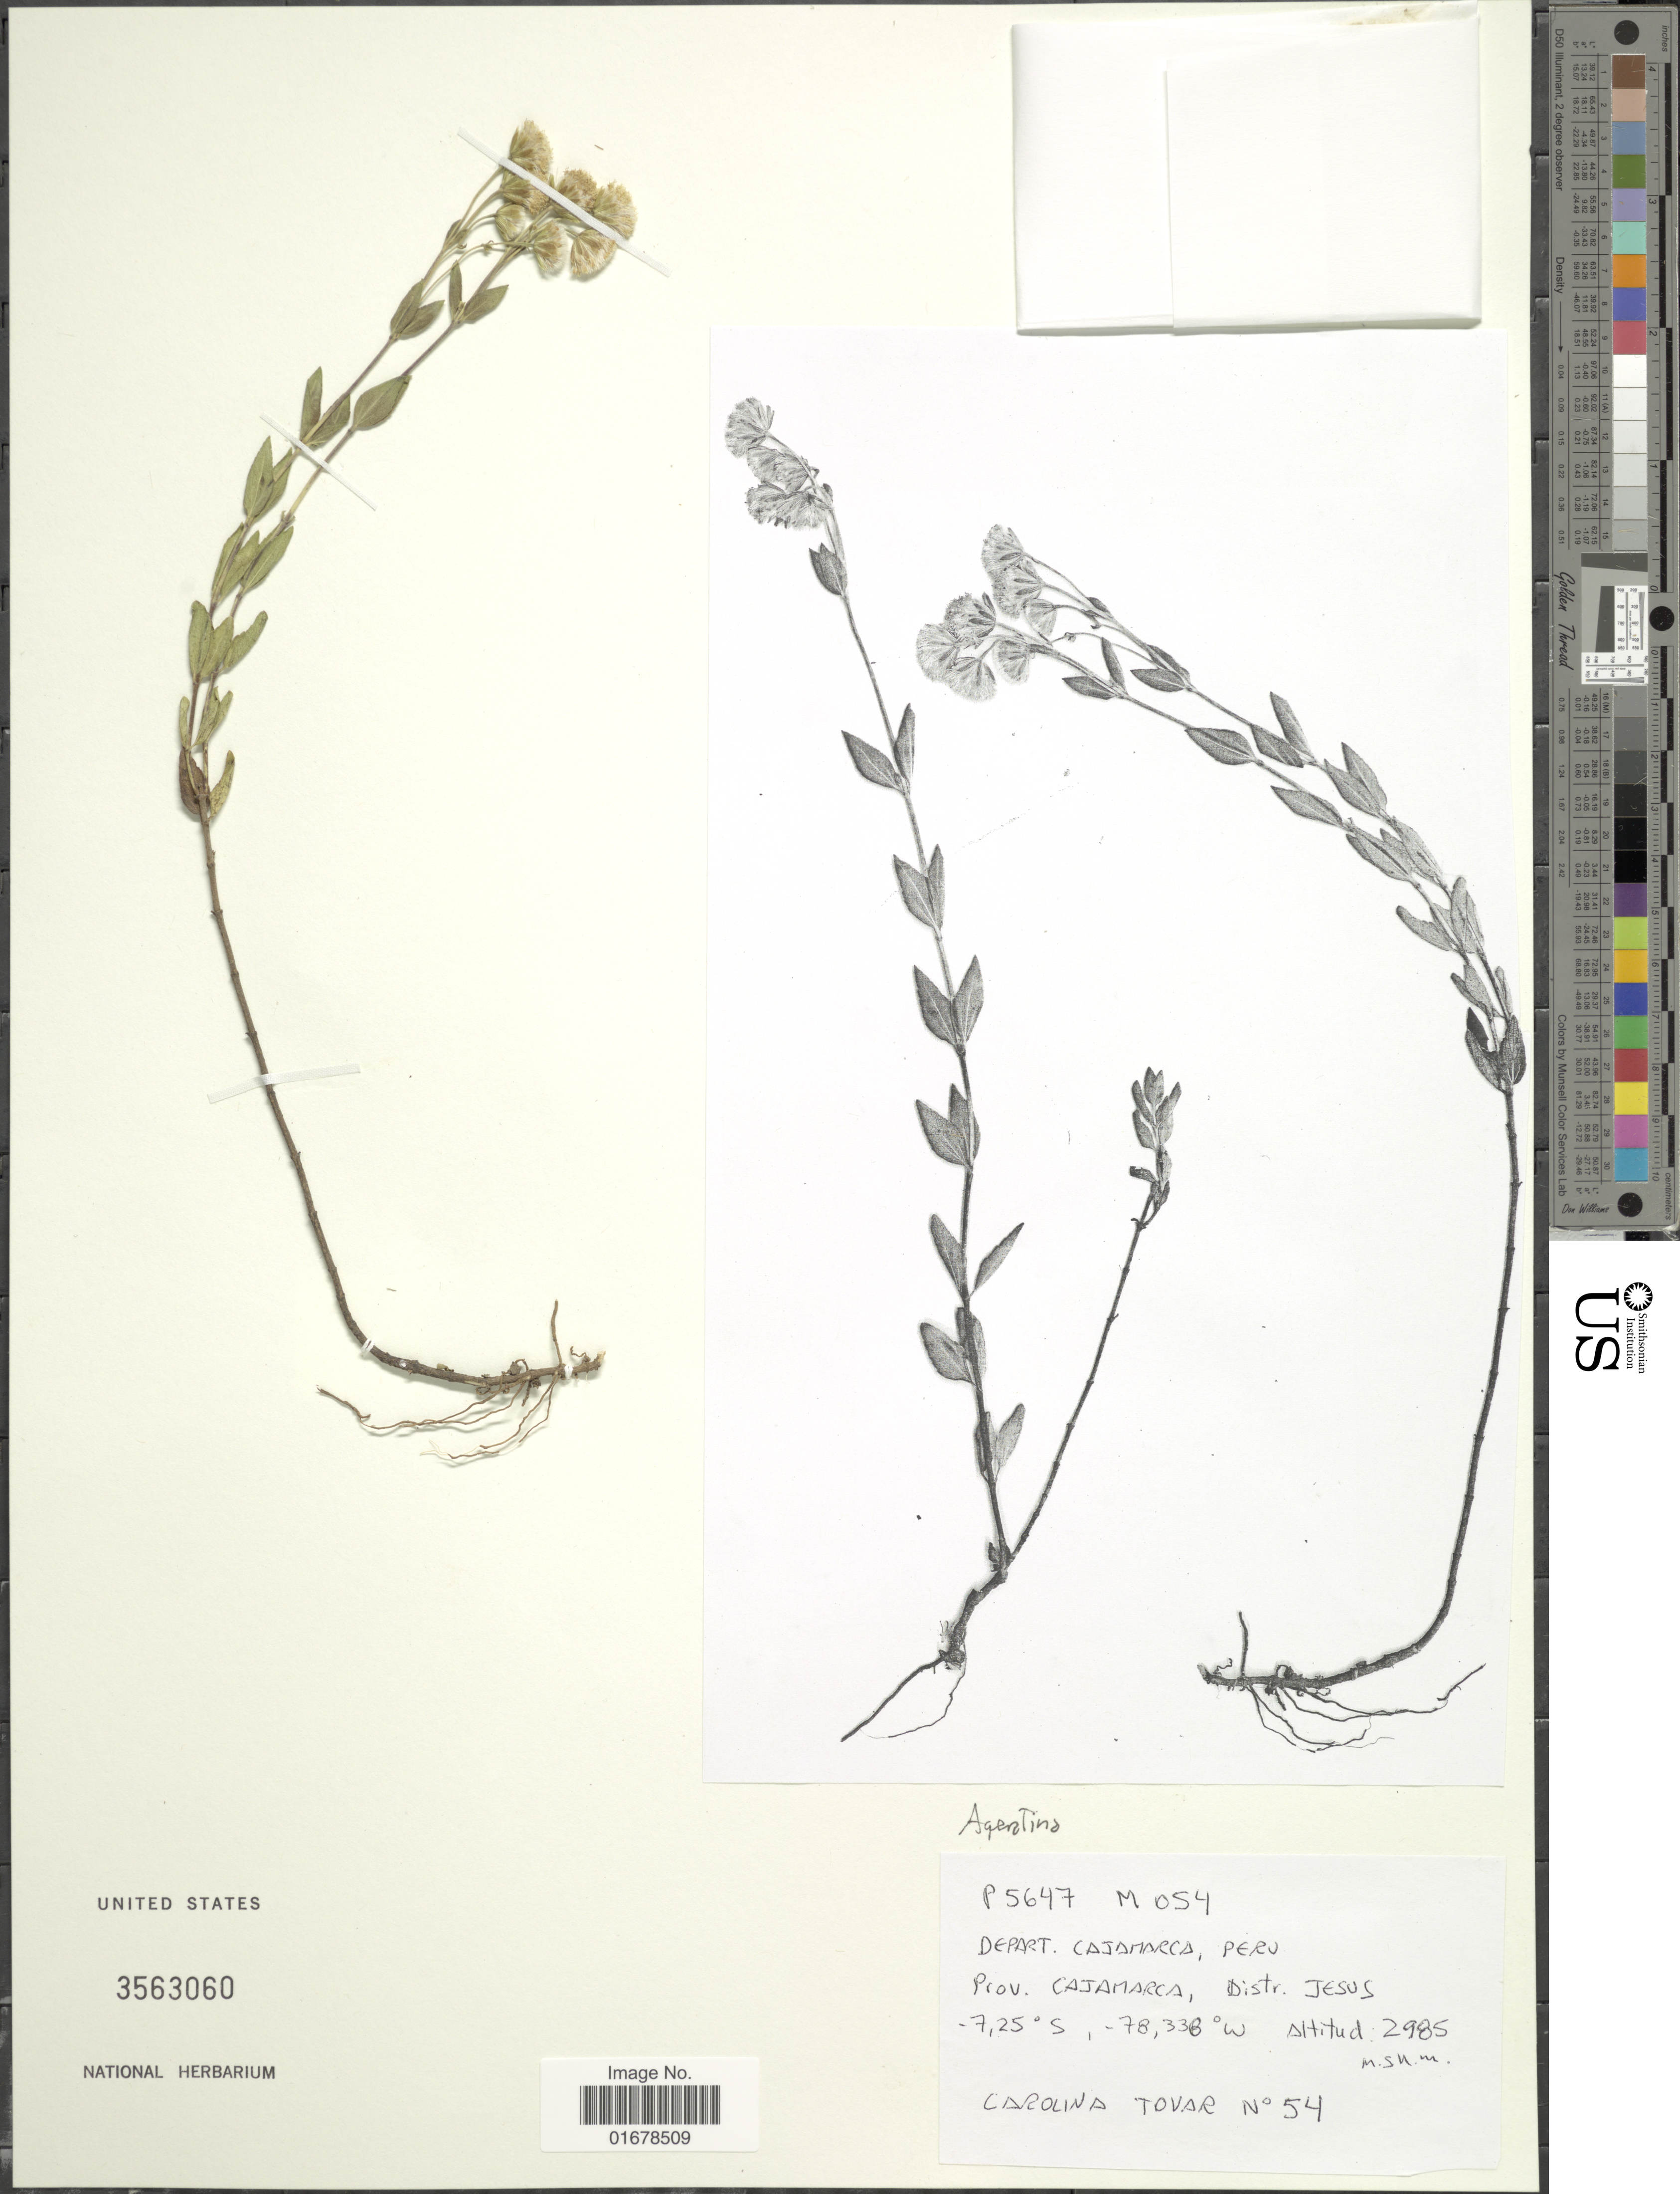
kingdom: Plantae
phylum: Tracheophyta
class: Magnoliopsida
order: Asterales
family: Asteraceae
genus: Ageratina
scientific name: Ageratina tovarae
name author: H. Rob.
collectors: C. Tovar Breña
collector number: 54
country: Peru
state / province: Cajamarca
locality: Depart, Cajamarca, Peru, Prov. Cajamarca, Distr. Jesus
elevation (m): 2985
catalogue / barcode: US 3563060